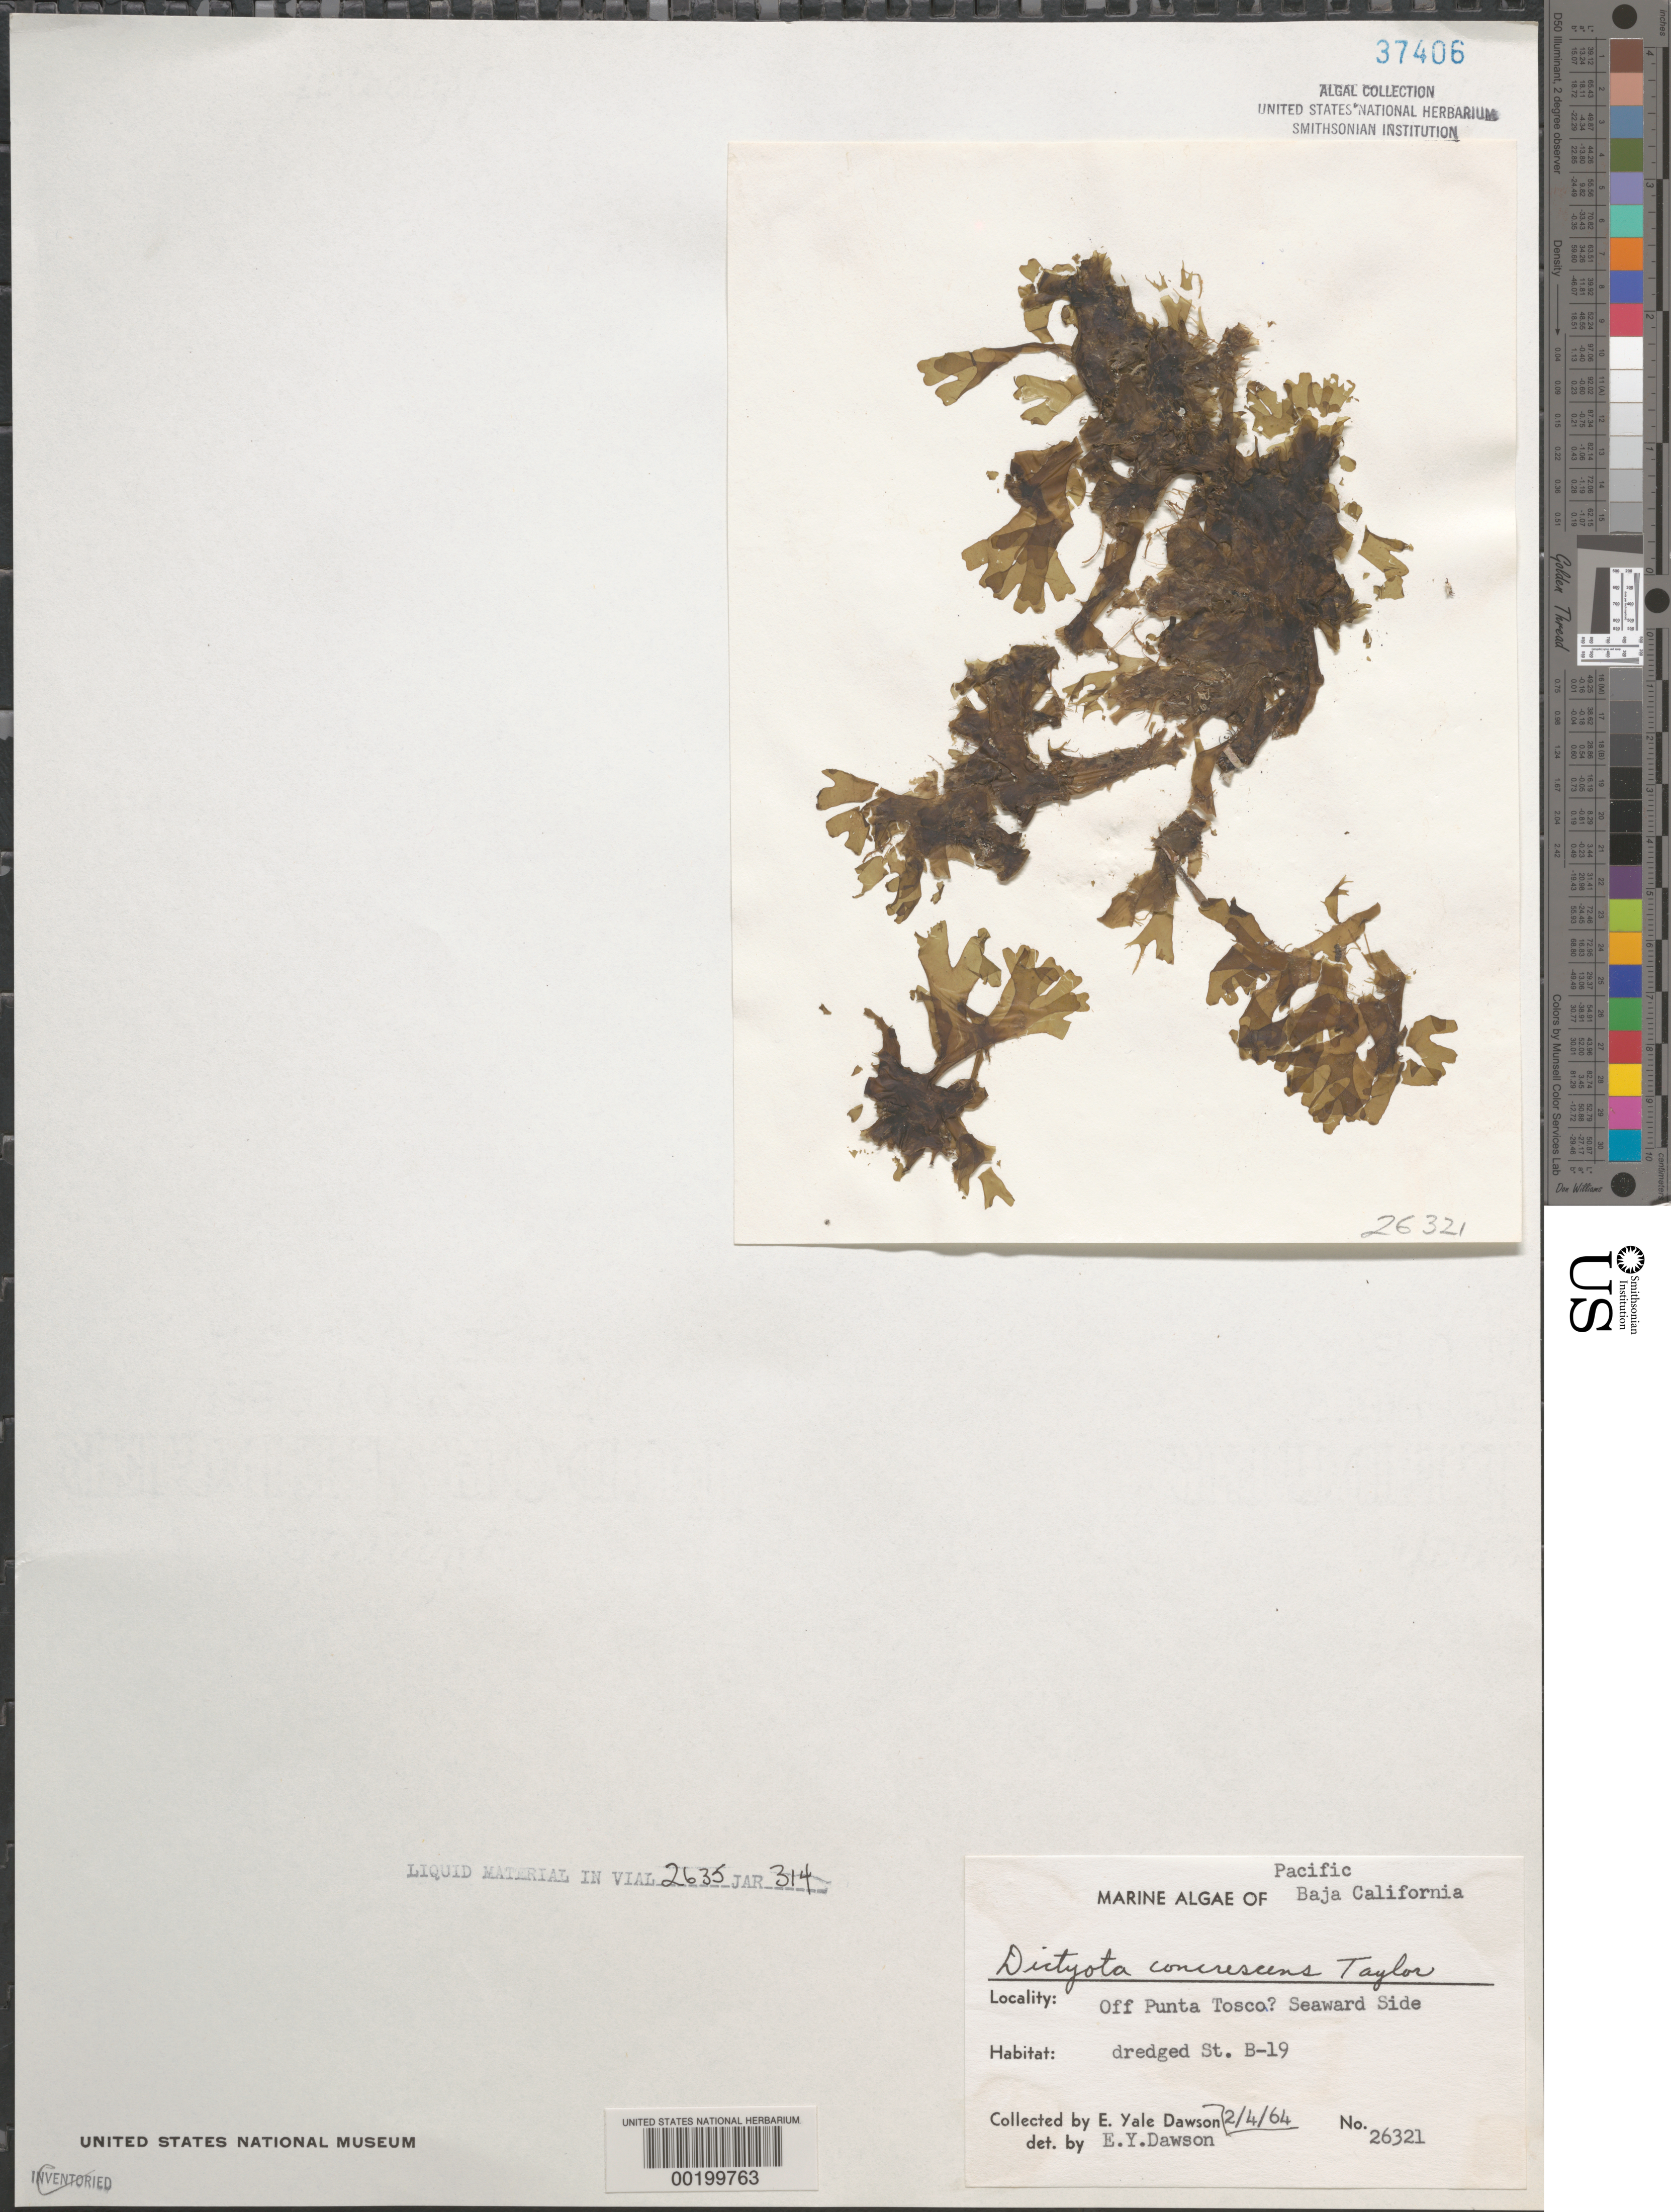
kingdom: Chromista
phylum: Ochrophyta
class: Phaeophyceae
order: Dictyotales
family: Dictyotaceae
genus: Dictyota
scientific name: Dictyota concrescens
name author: W.R. Taylor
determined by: Dawson, E. Y.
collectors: E. Y. Dawson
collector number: EYD 26321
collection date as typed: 04 Feb 1964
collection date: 1964-02-04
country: Mexico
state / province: Baja California Sur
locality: Off Punta Tosca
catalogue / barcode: US 37406